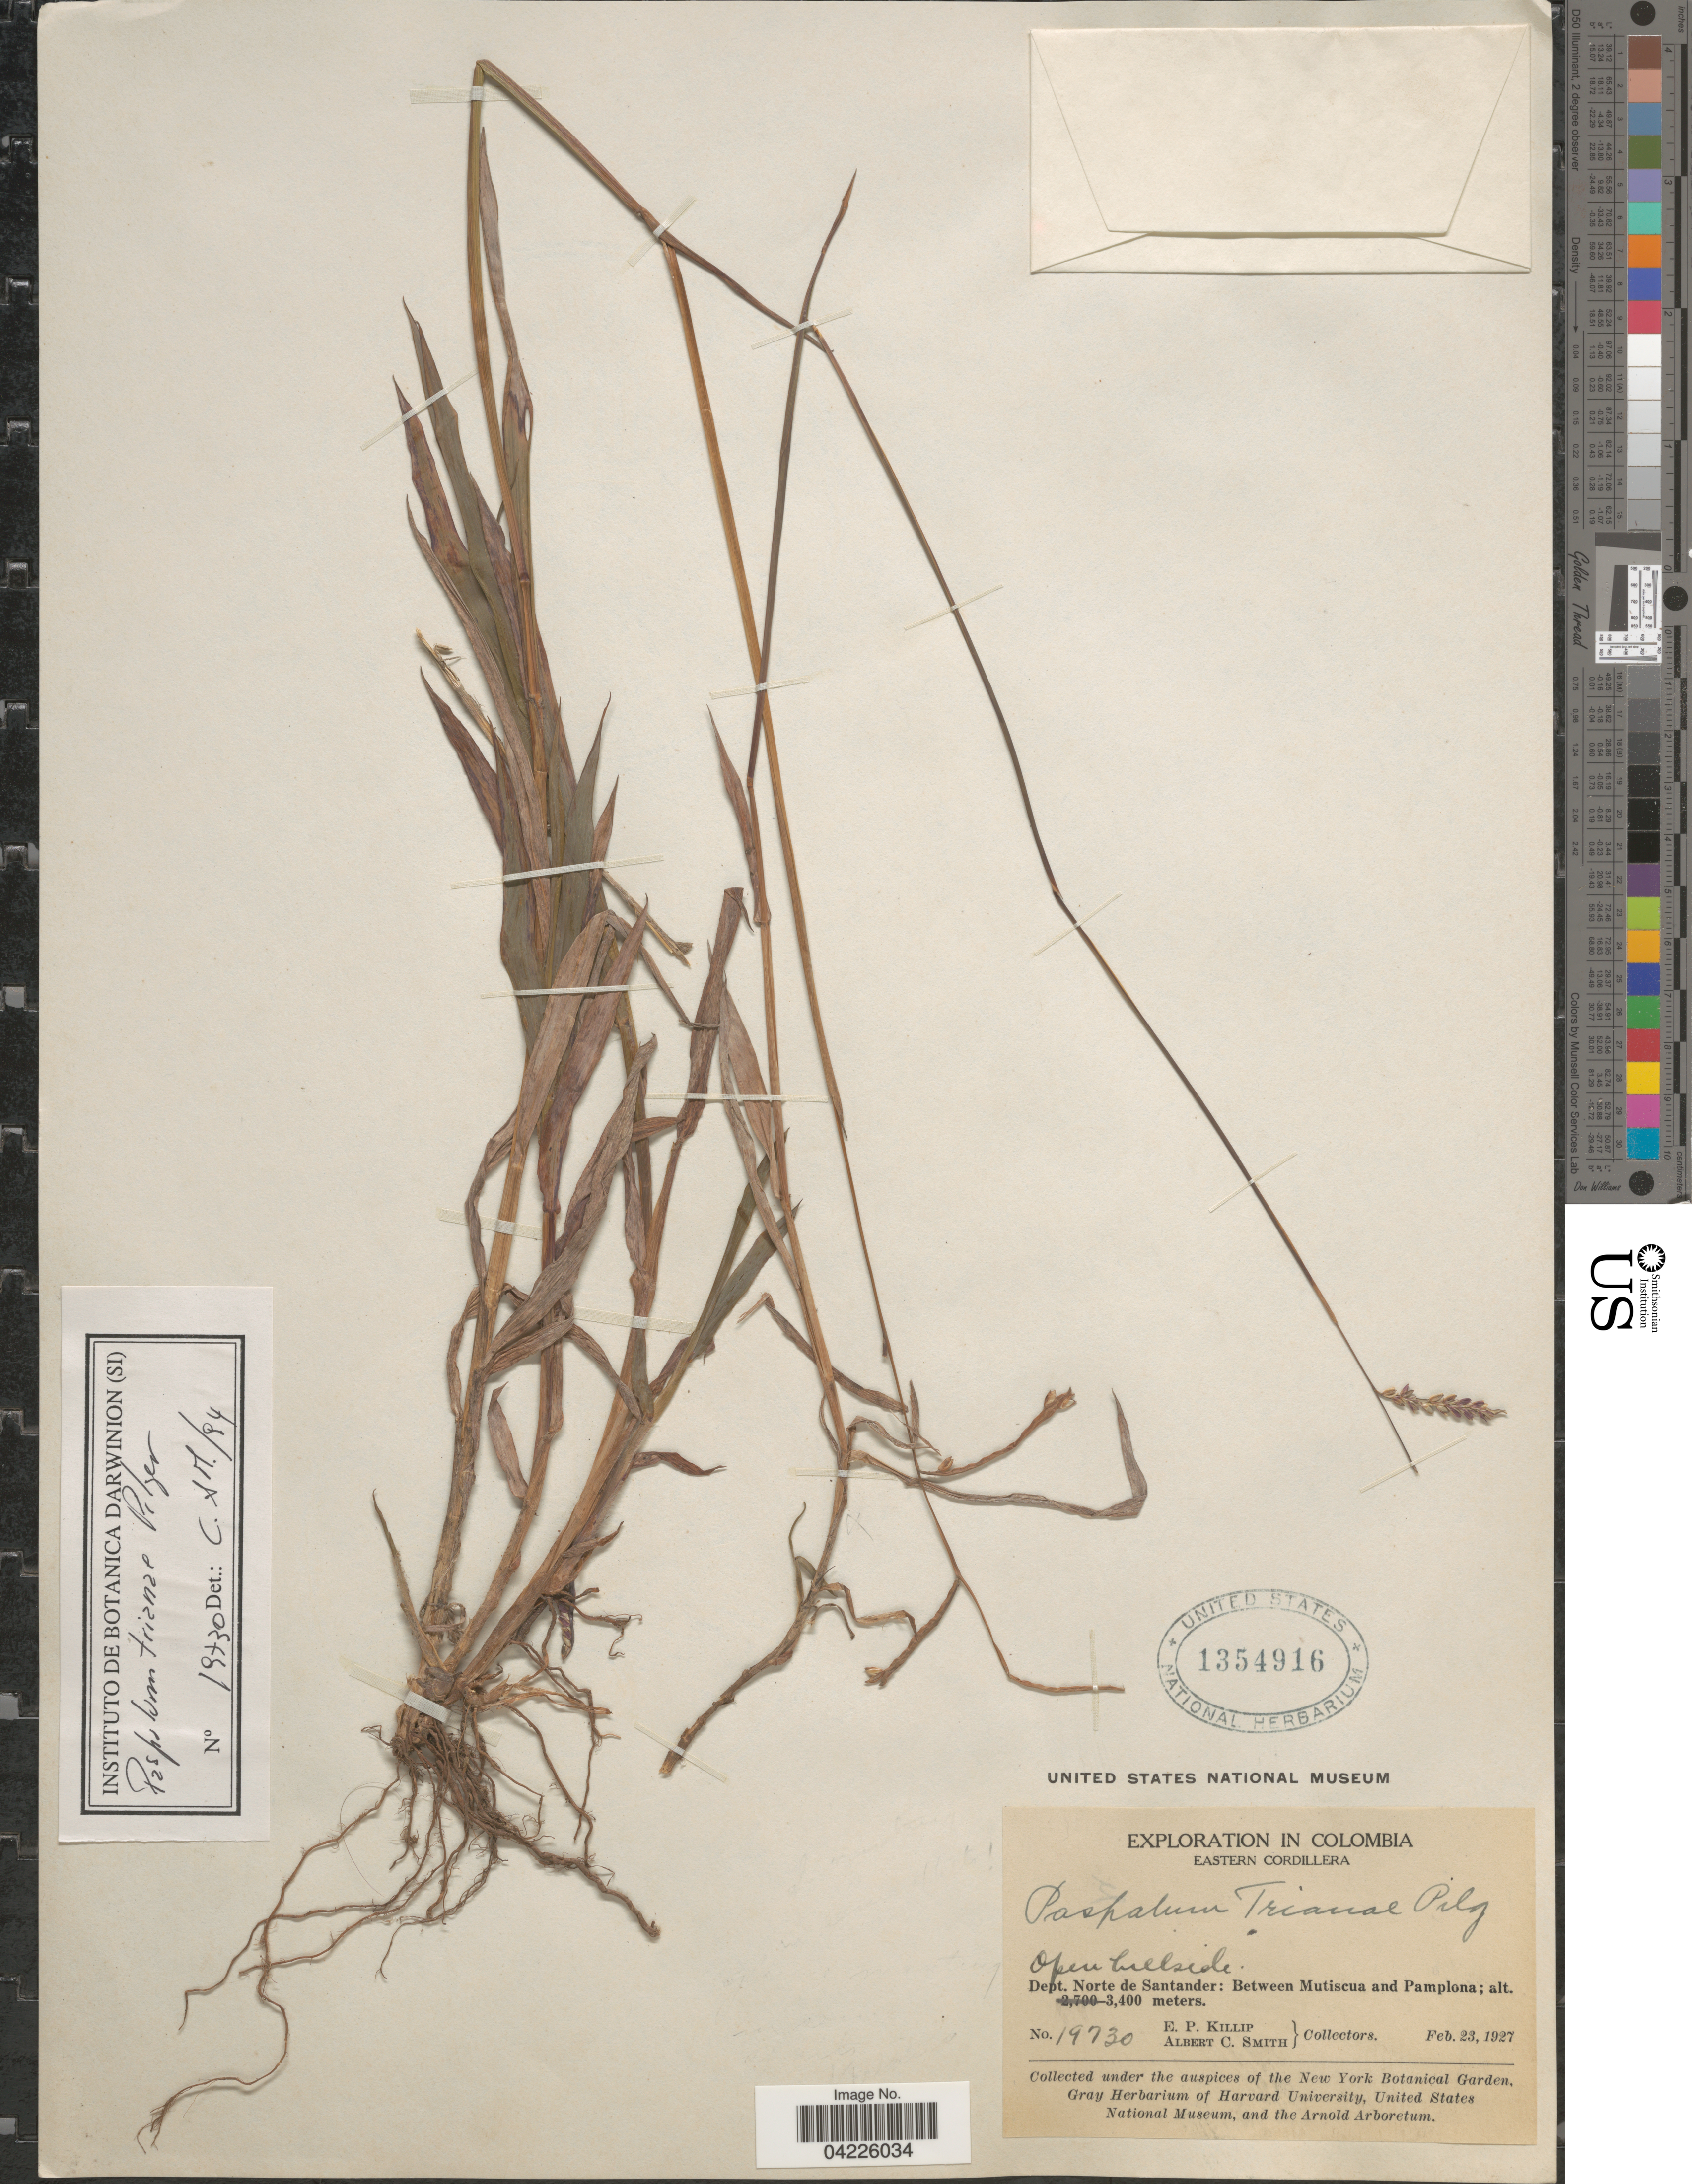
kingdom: Plantae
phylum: Tracheophyta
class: Liliopsida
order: Poales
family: Poaceae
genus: Paspalum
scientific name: Paspalum trianae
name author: Pilg.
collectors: E. P. Killip & A. C. Smith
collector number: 19730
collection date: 1927-02-23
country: Colombia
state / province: Norte de Santander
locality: Exploration in Colombia. Eastern Cordillera. Open hillside. Dept. Norte de Santander: Between Mutiscua and Pamplona.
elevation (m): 3400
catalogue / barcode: US 1354916